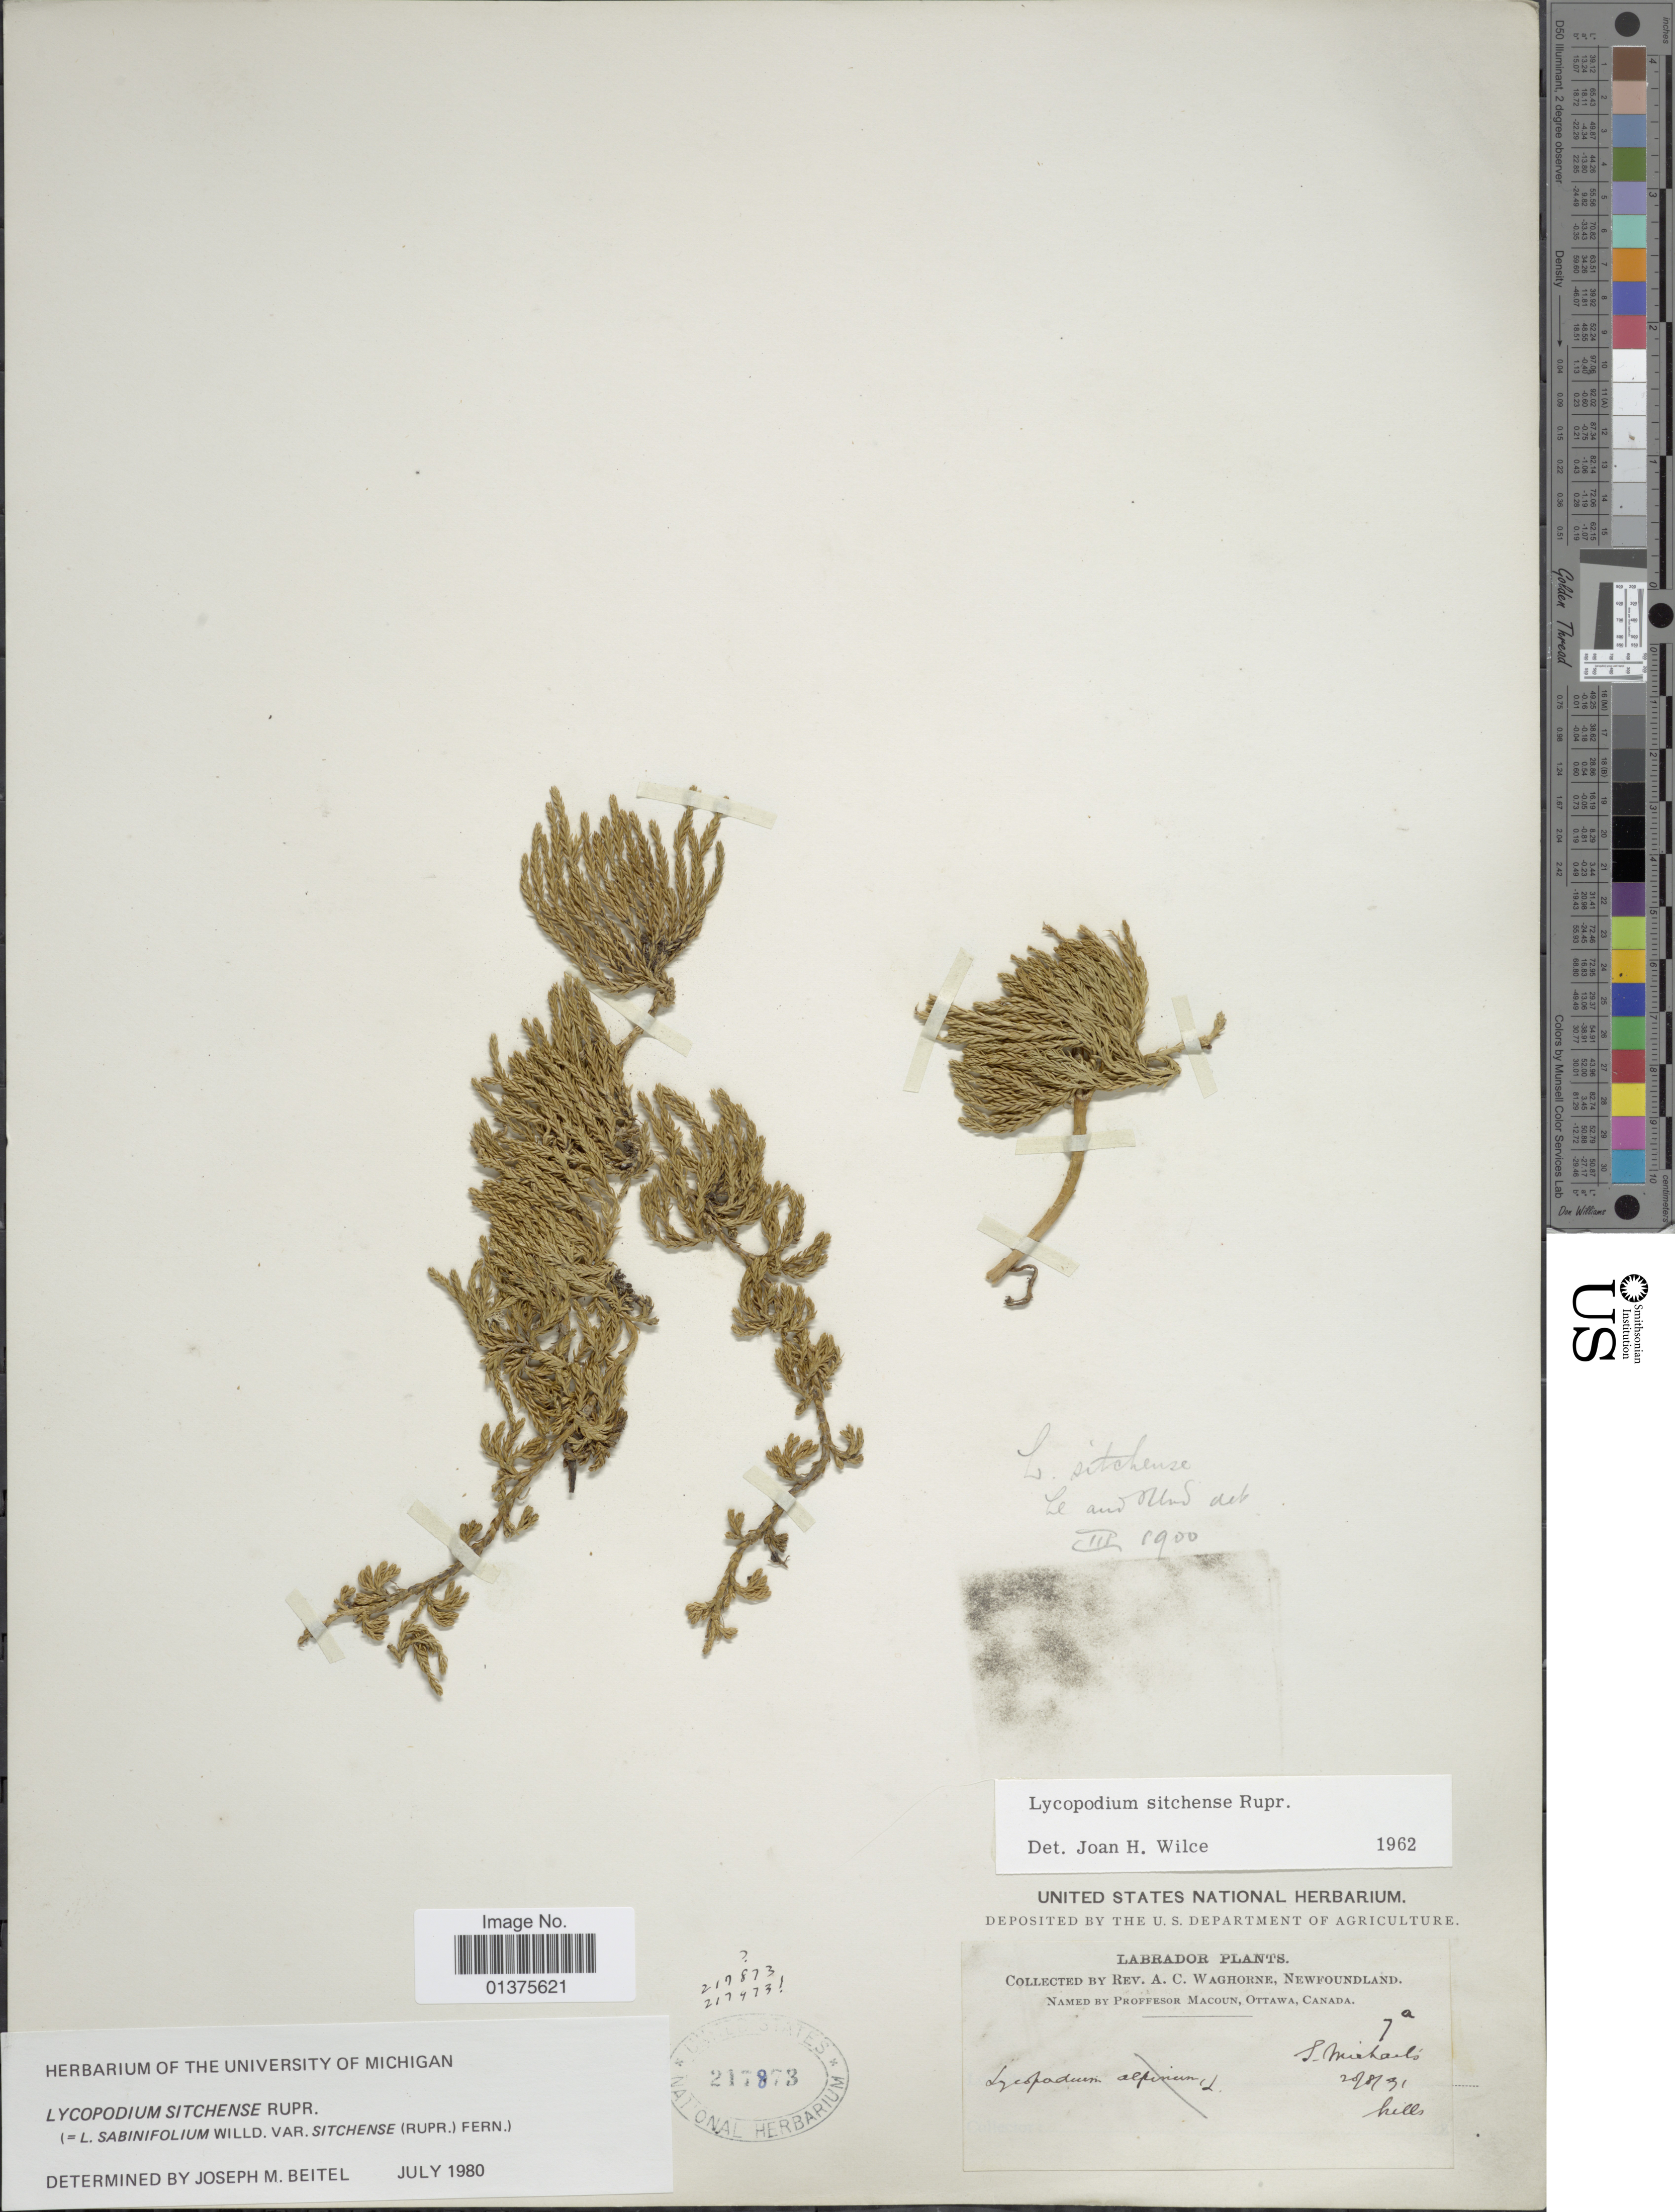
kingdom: Plantae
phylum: Tracheophyta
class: Lycopodiopsida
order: Lycopodiales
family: Lycopodiaceae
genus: Diphasiastrum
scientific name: Diphasiastrum sitchense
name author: (Rupr.) Holub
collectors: A. Waghorne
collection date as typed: Transcribed d/m/y: 28/8/91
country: Canada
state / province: Newfoundland and Labrador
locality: Labrador, S. Michaels.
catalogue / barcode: US 217873